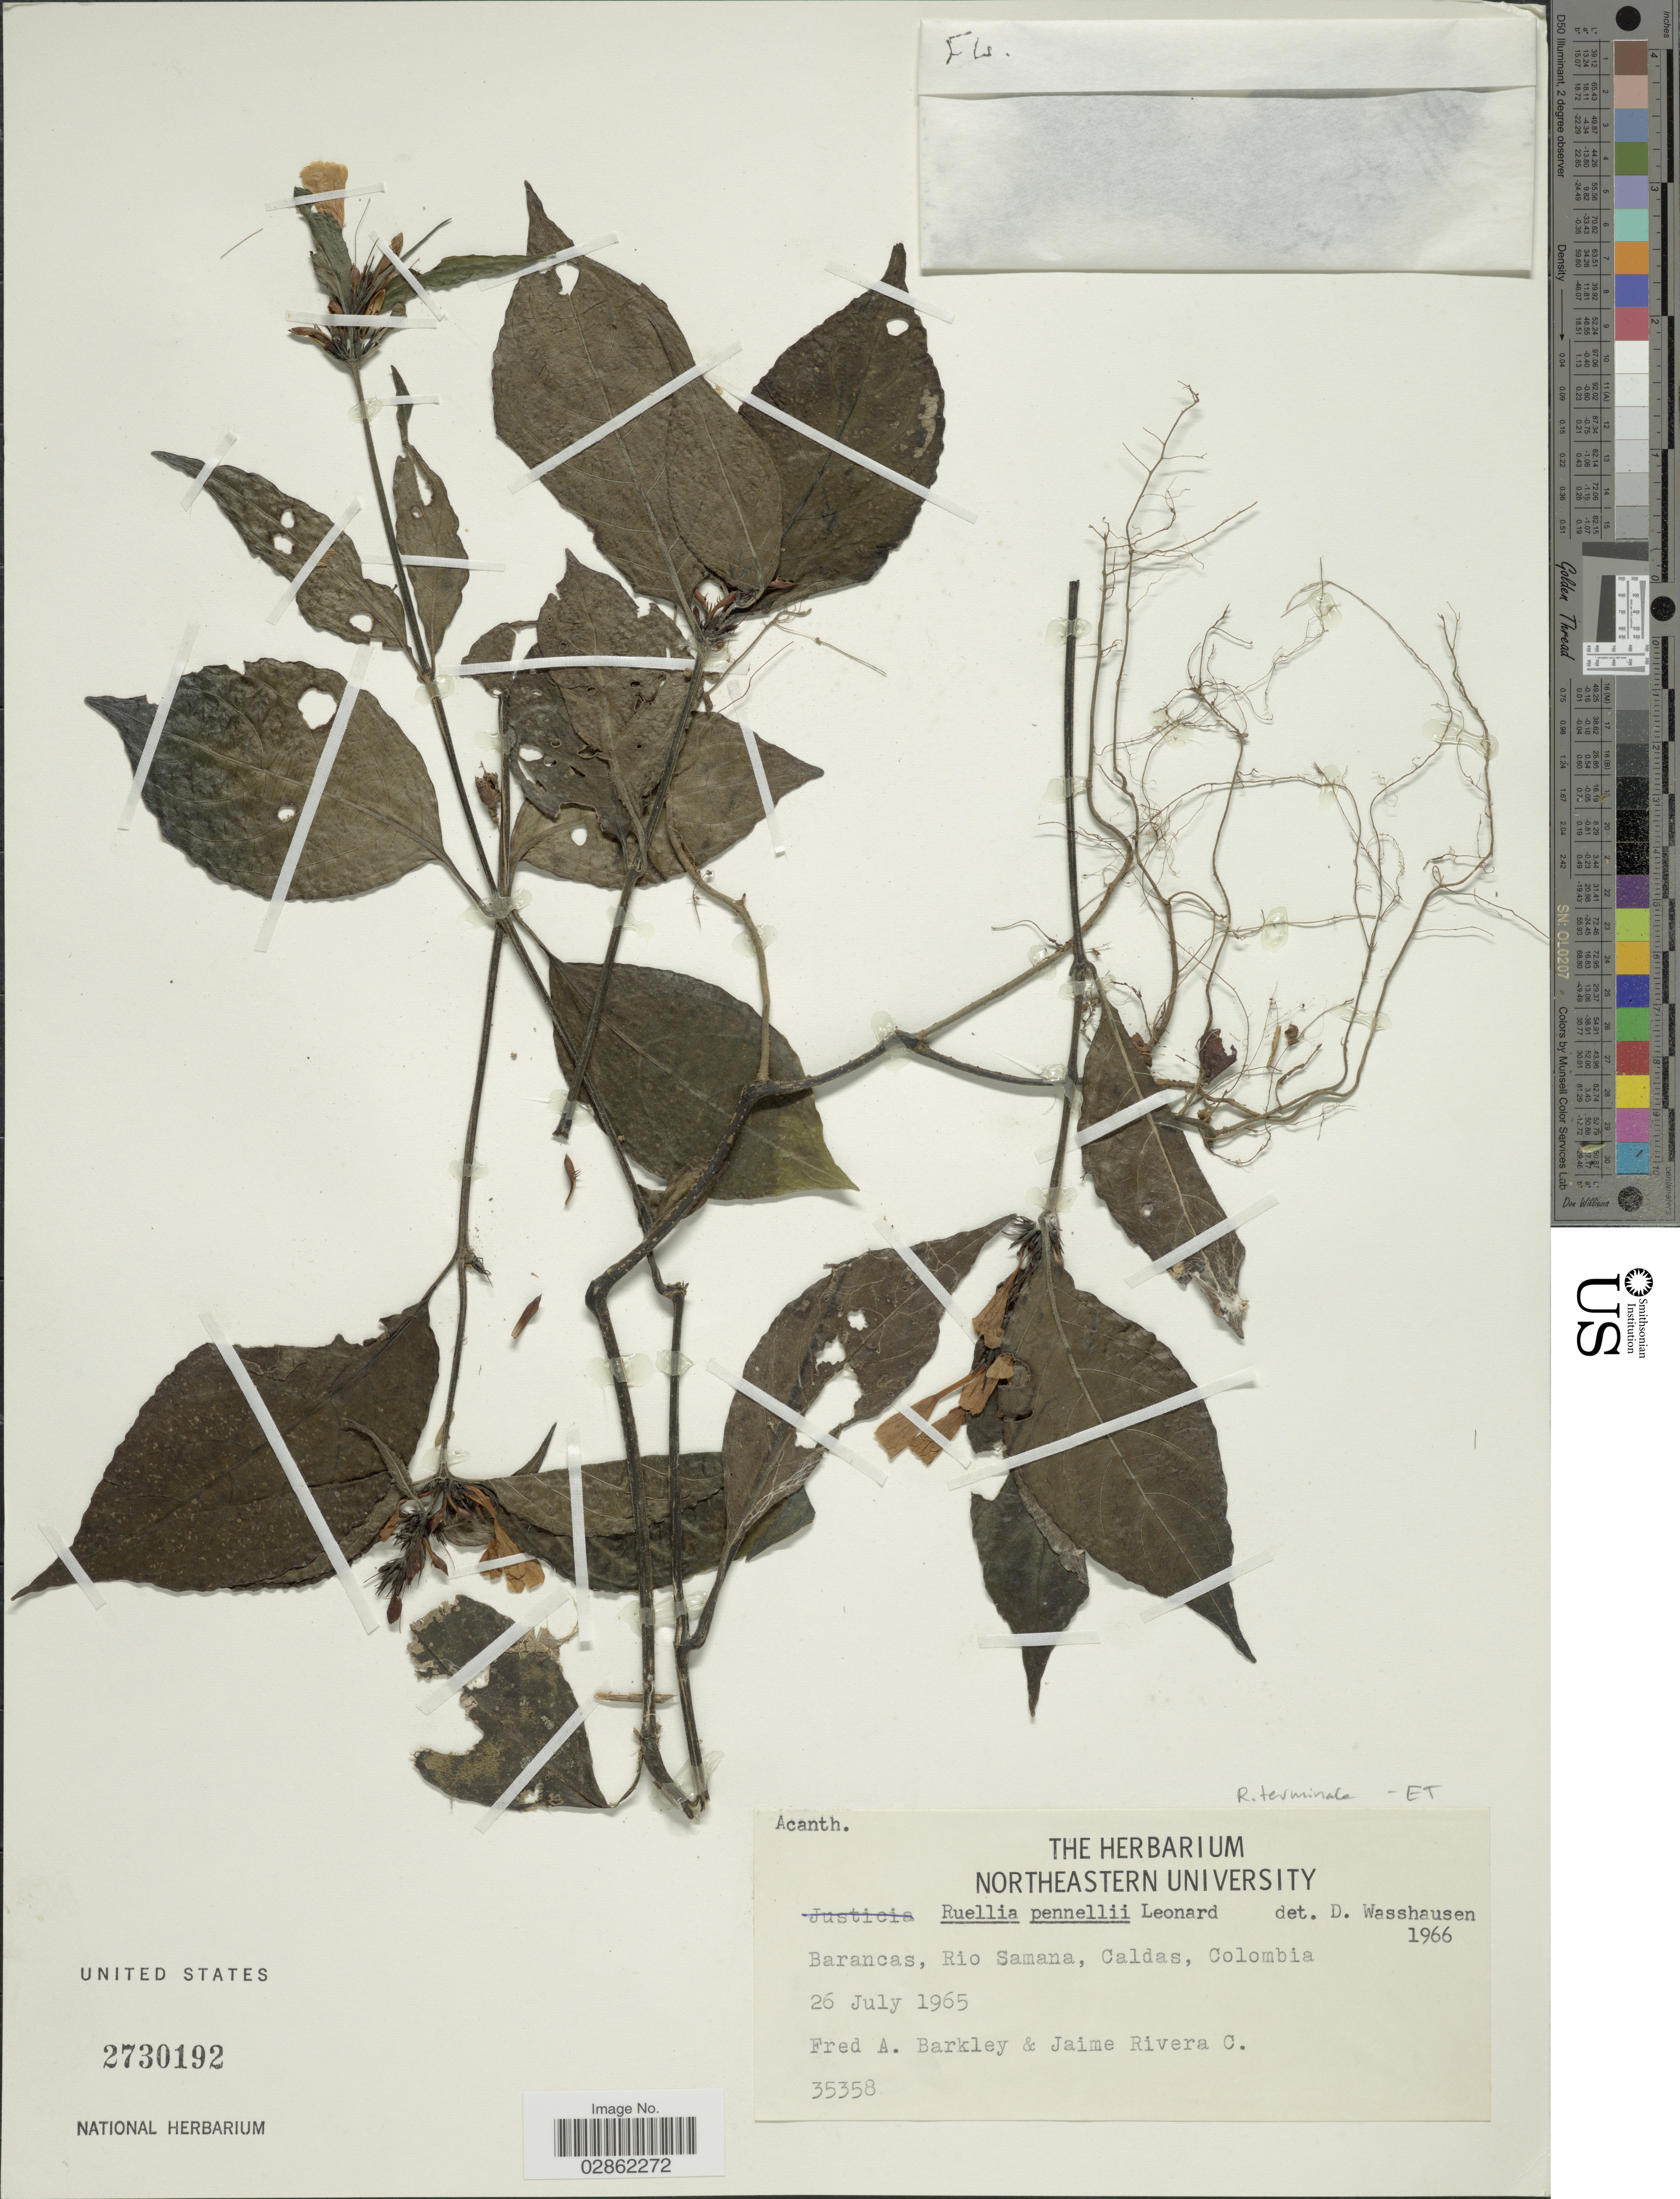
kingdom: Plantae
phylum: Tracheophyta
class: Magnoliopsida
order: Lamiales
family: Acanthaceae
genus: Ruellia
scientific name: Ruellia terminalis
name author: (Nees) Wassh.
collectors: F. A. Barkley & J. Rivera C.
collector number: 35358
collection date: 1965-07-26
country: Colombia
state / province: Caldas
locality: Barancas, Rio Samana, Caldas.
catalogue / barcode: US 2730192